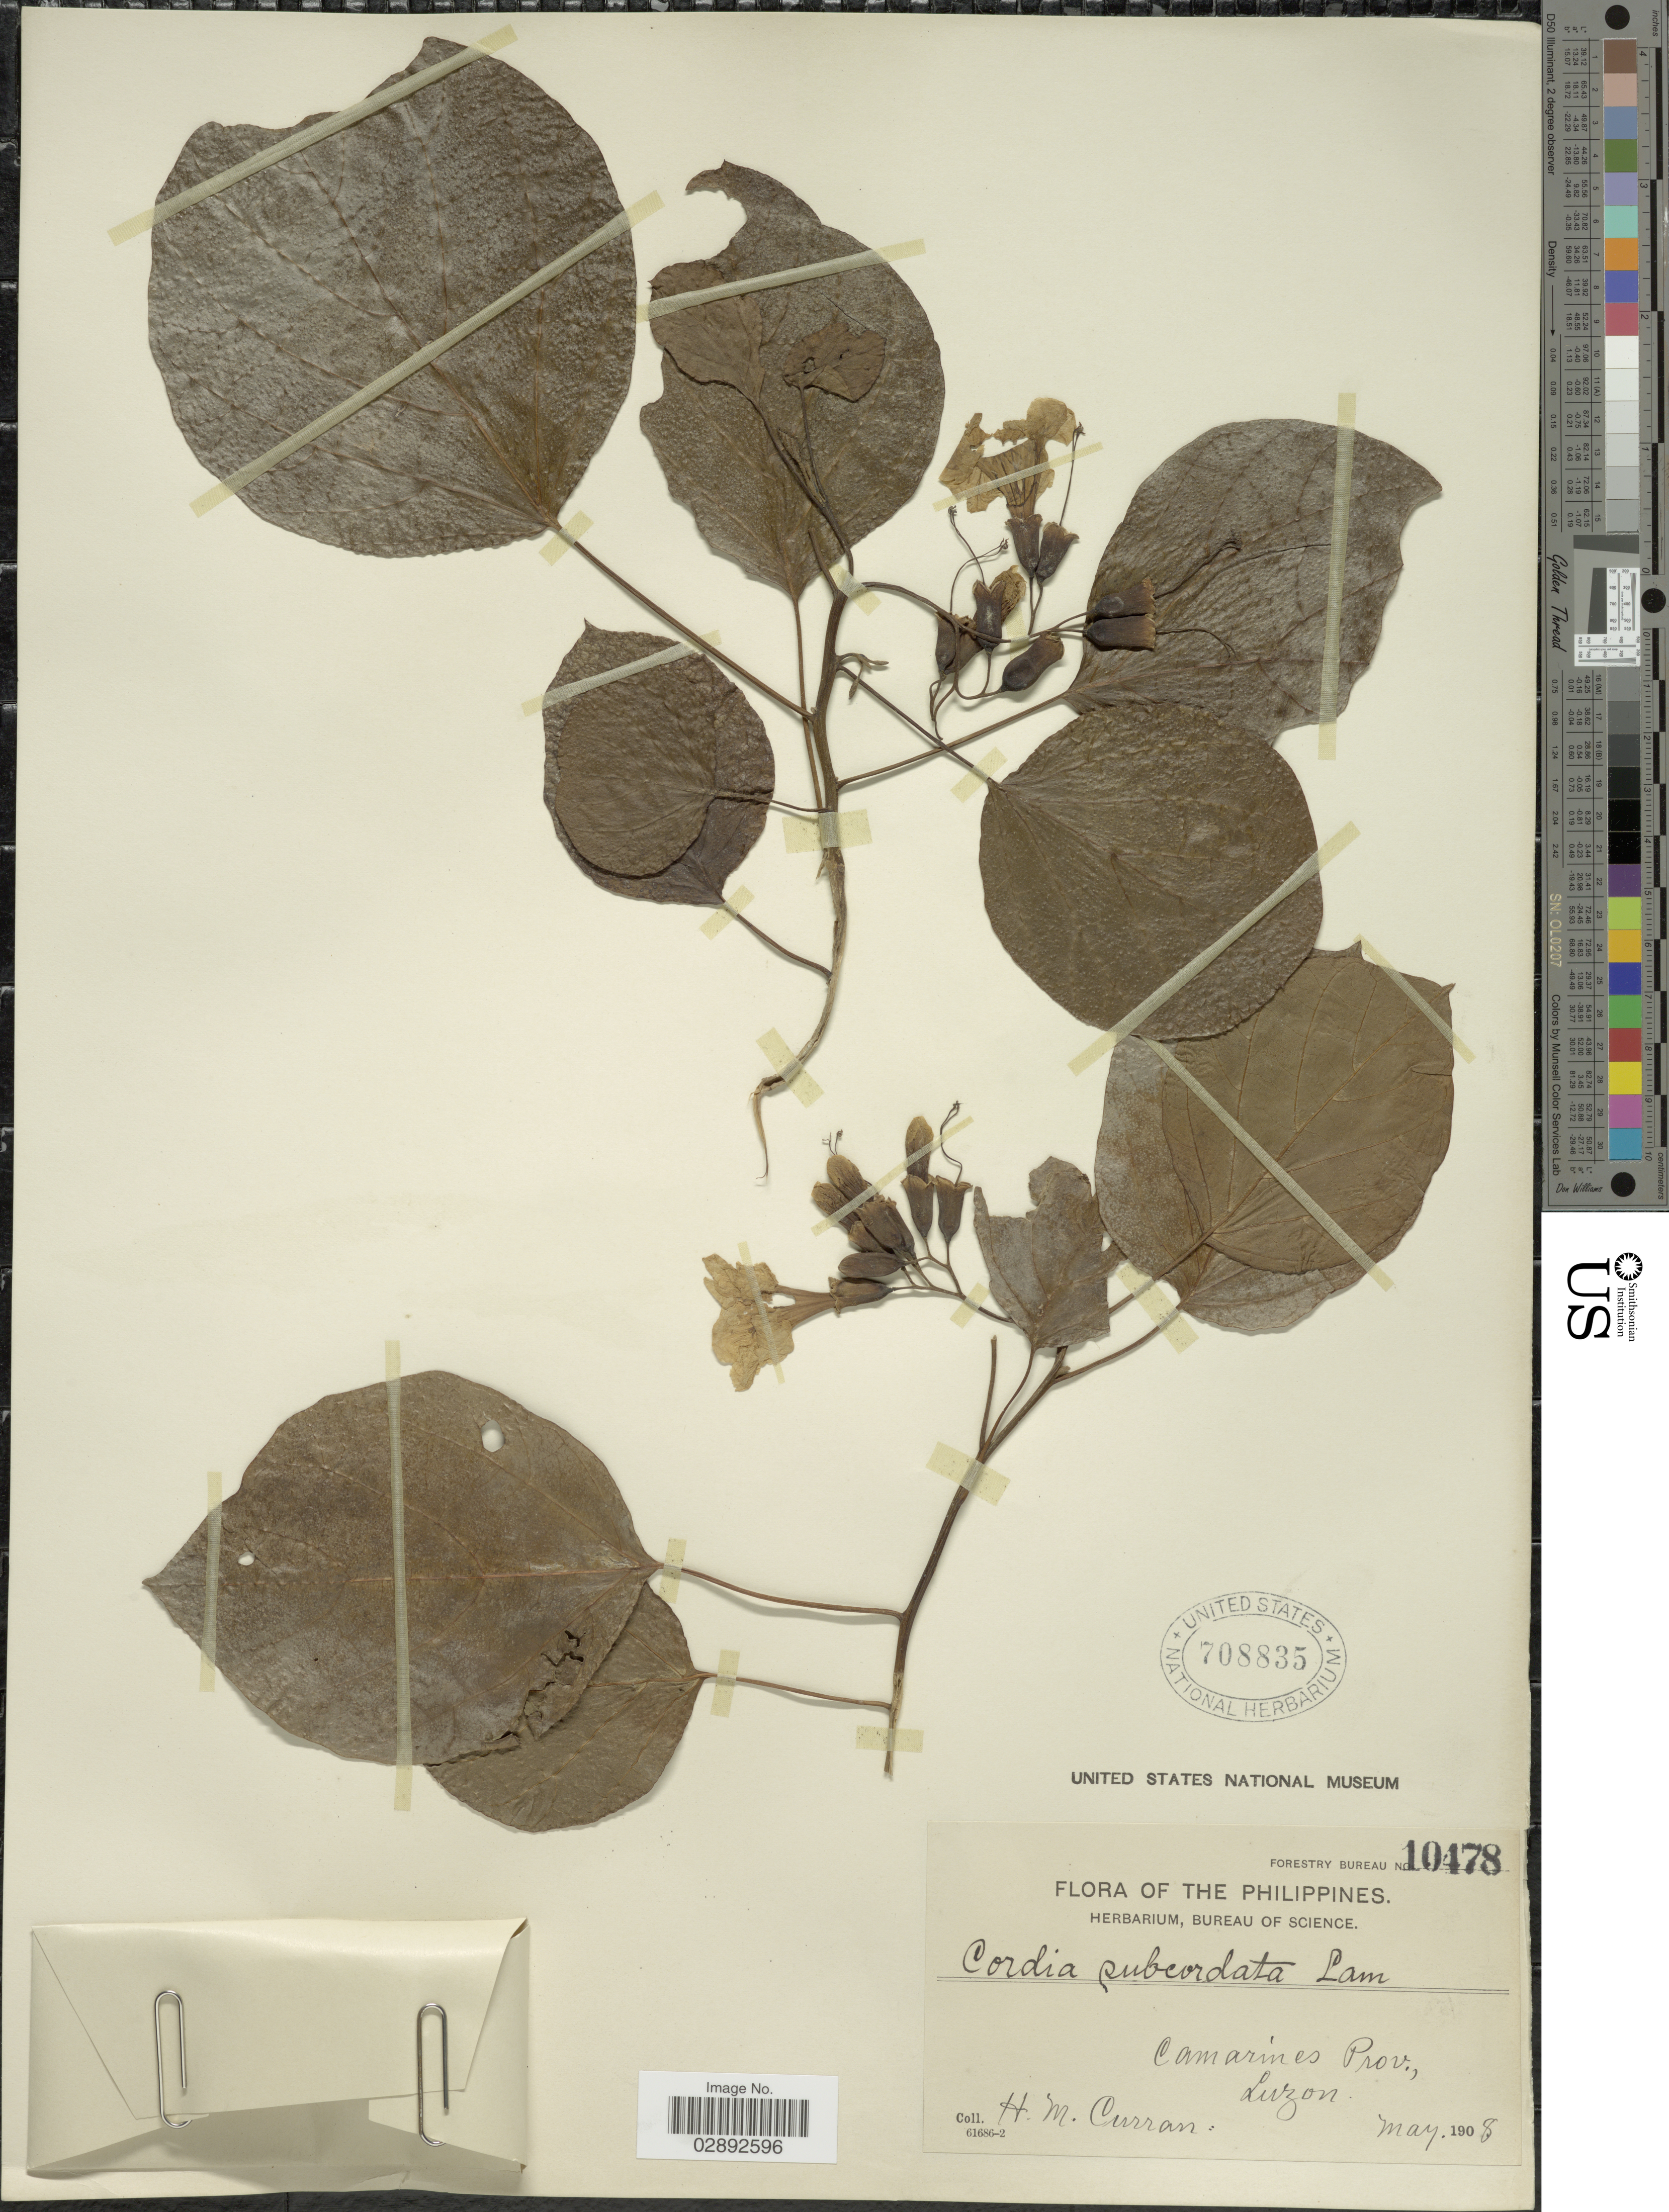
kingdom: Plantae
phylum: Tracheophyta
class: Magnoliopsida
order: Boraginales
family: Cordiaceae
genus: Cordia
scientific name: Cordia subcordata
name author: Lam.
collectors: H. M. Curran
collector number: Forestry Bureau 10478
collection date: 1908-05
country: Philippines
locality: Camarines Prov., Luzon.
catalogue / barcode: US 708835